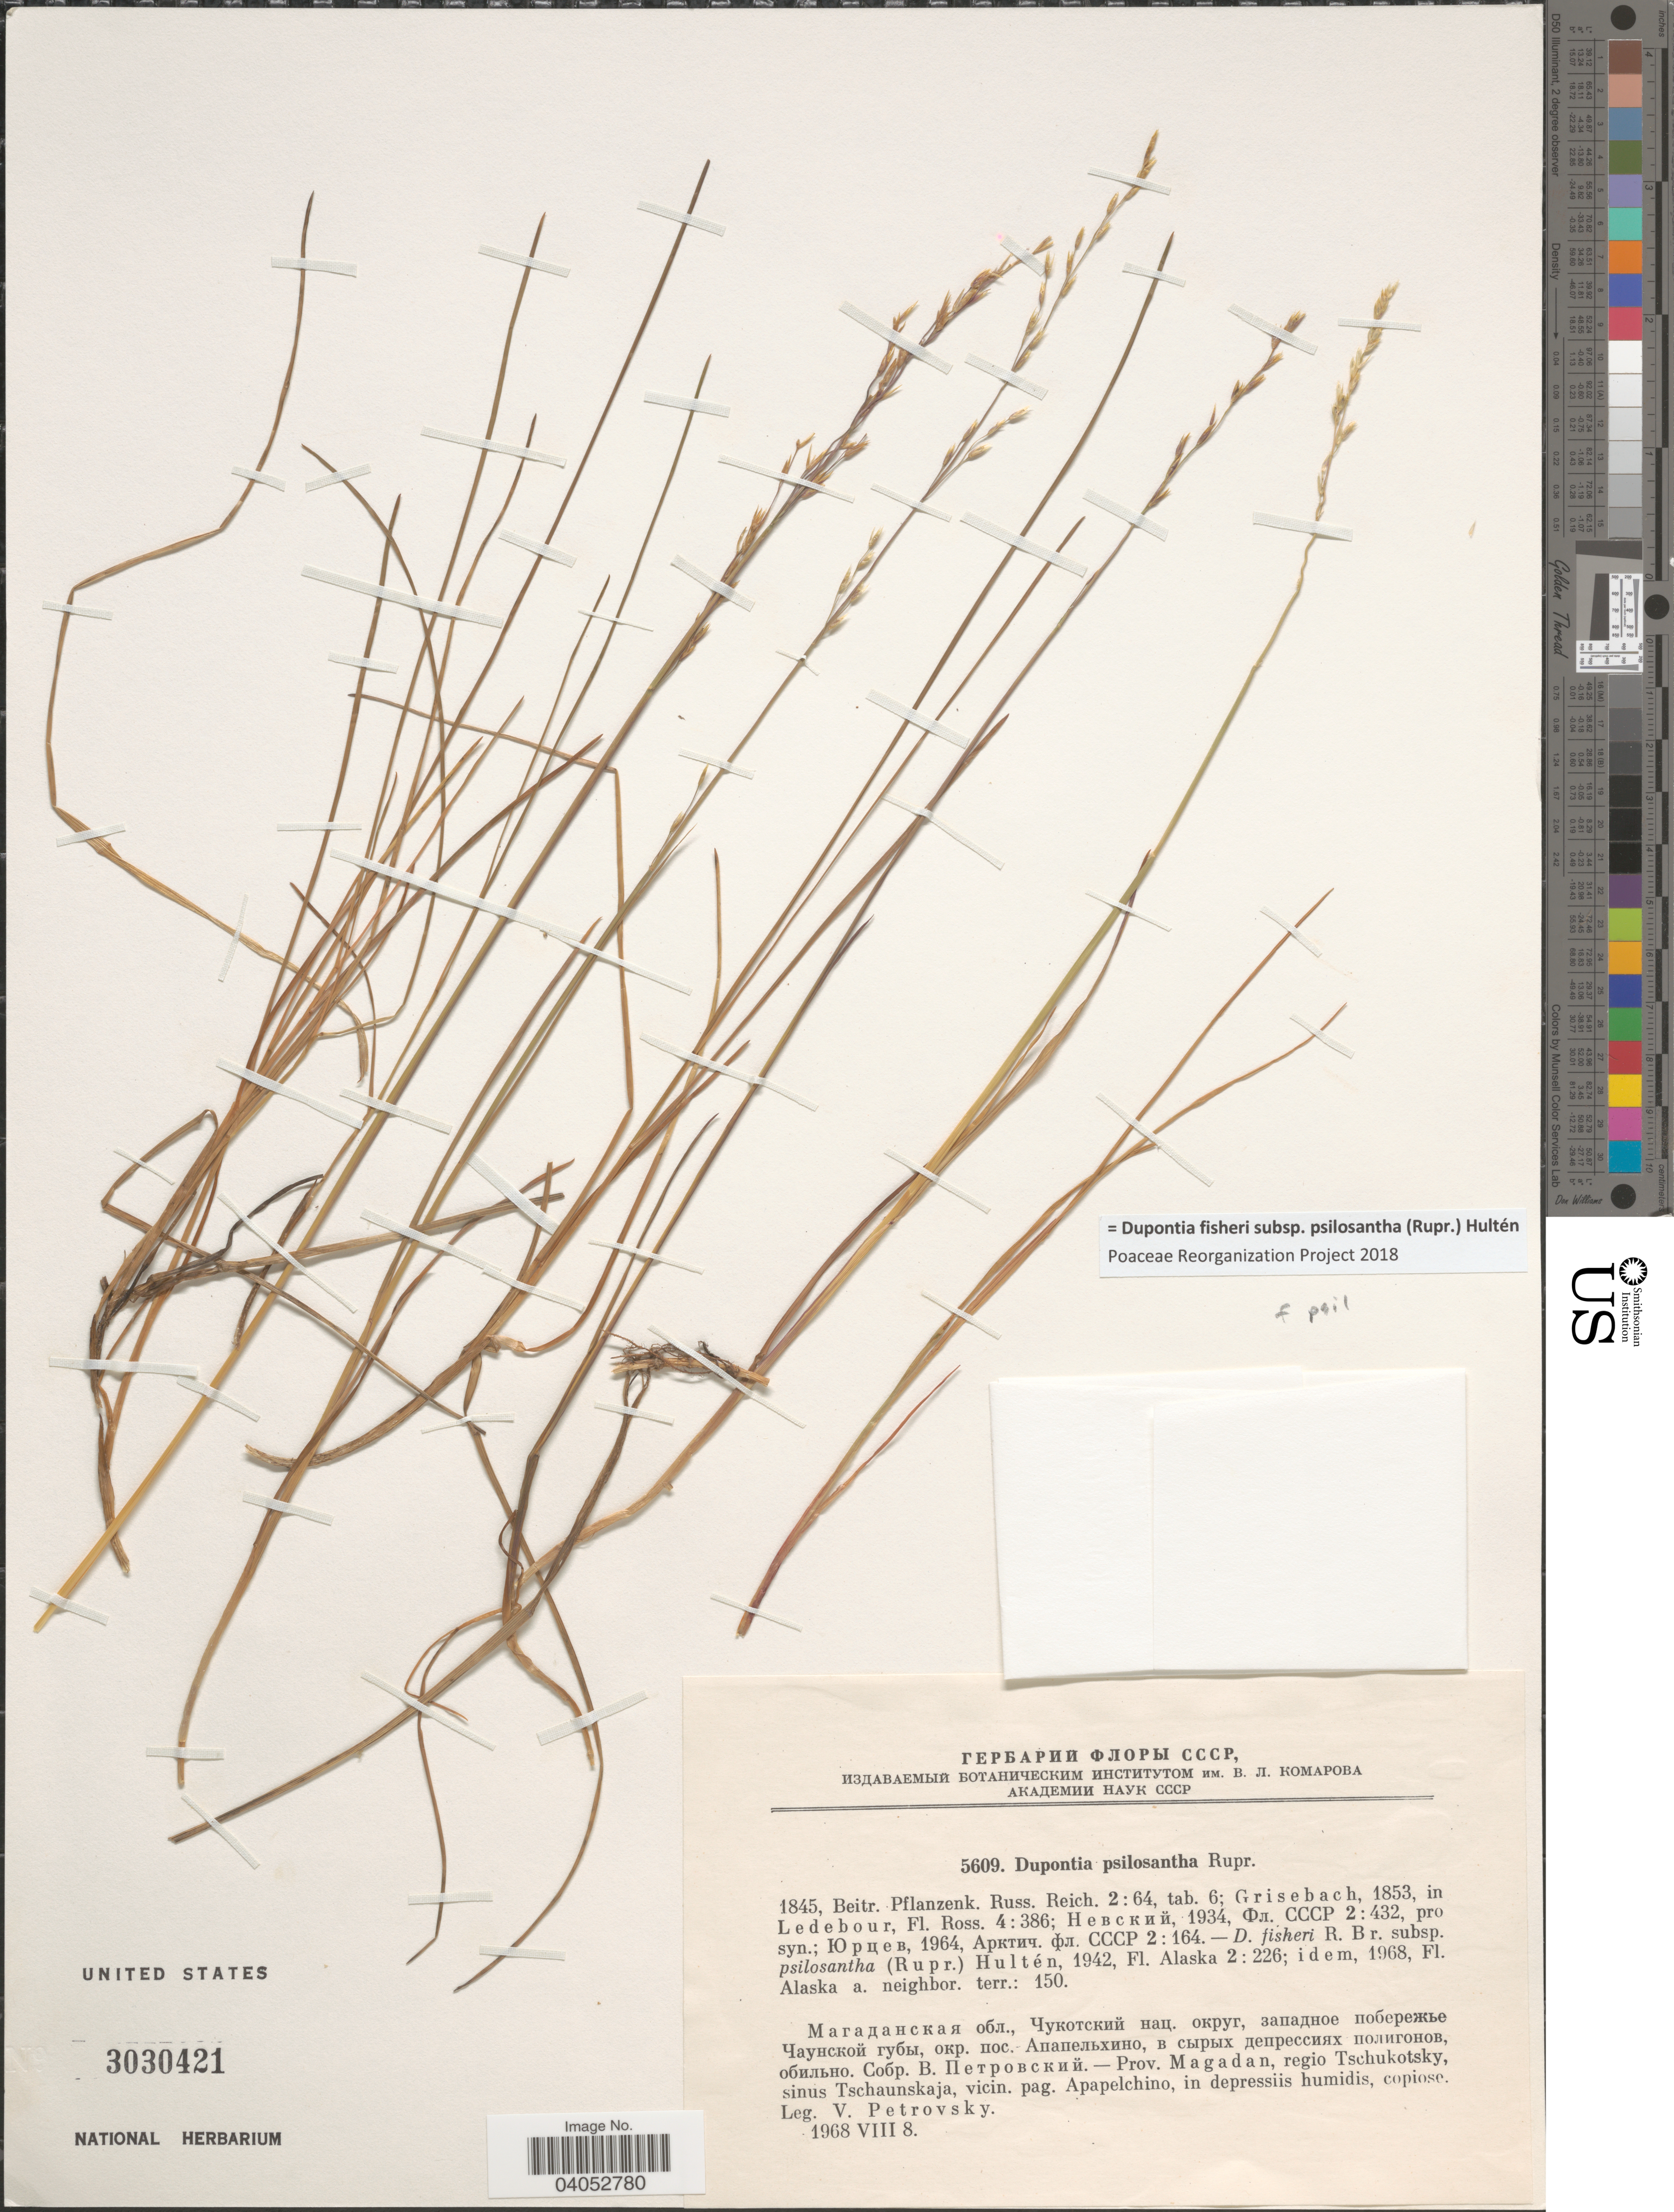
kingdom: Plantae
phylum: Tracheophyta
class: Liliopsida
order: Poales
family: Poaceae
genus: Dupontia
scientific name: Dupontia fisheri subsp. psilosantha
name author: (Rupr.) Hultén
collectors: V. Petrovsky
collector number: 5609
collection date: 1968-08-08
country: Russian Federation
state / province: Magadan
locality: Regio Tschukotsky, sinus Tschaunskaja, vicin. pag. Apapelchino.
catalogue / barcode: US 3030421